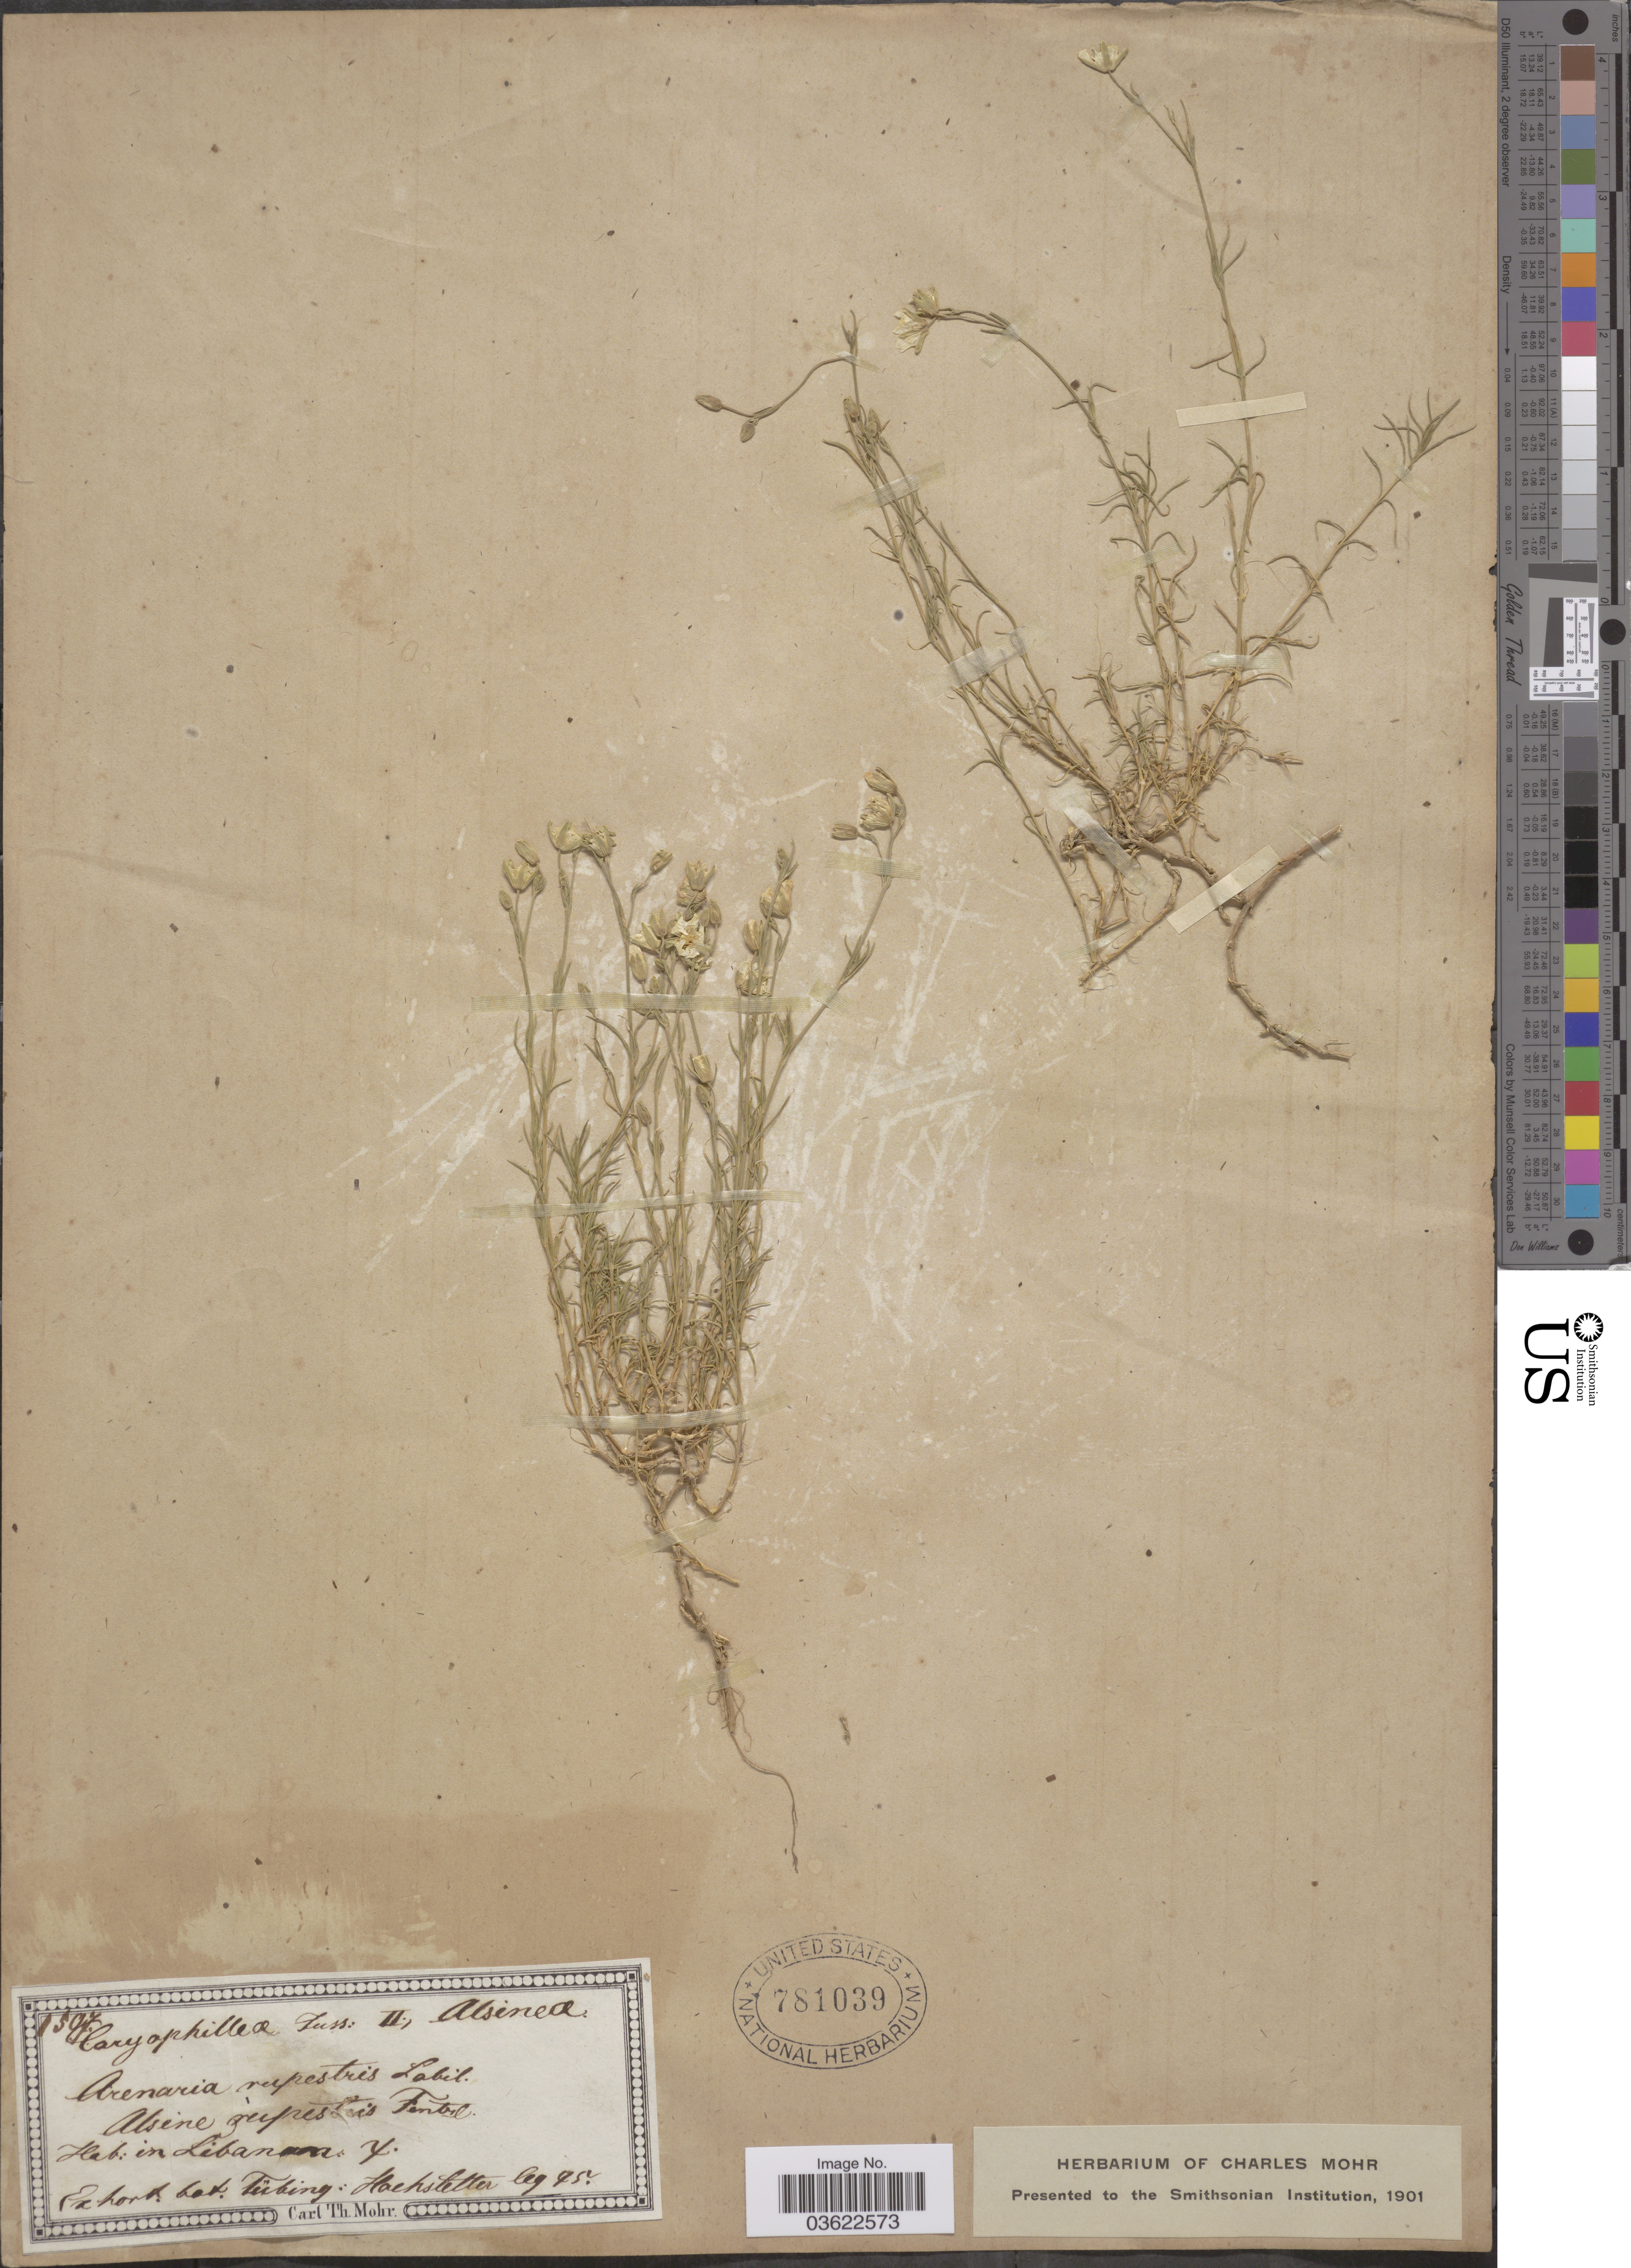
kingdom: Plantae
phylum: Tracheophyta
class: Magnoliopsida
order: Caryophyllales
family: Caryophyllaceae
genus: Cherleria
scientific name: Cherleria laricifolia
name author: (L.) Iamonico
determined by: Strong, Mark T., (BOT), Smithsonian Institution - National Museum of Natural History (UNITED STATES)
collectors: -. Hochstetter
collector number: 1507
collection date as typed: Transcribed d/m/y: //95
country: Lebanon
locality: In Libanum.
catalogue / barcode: US 781039